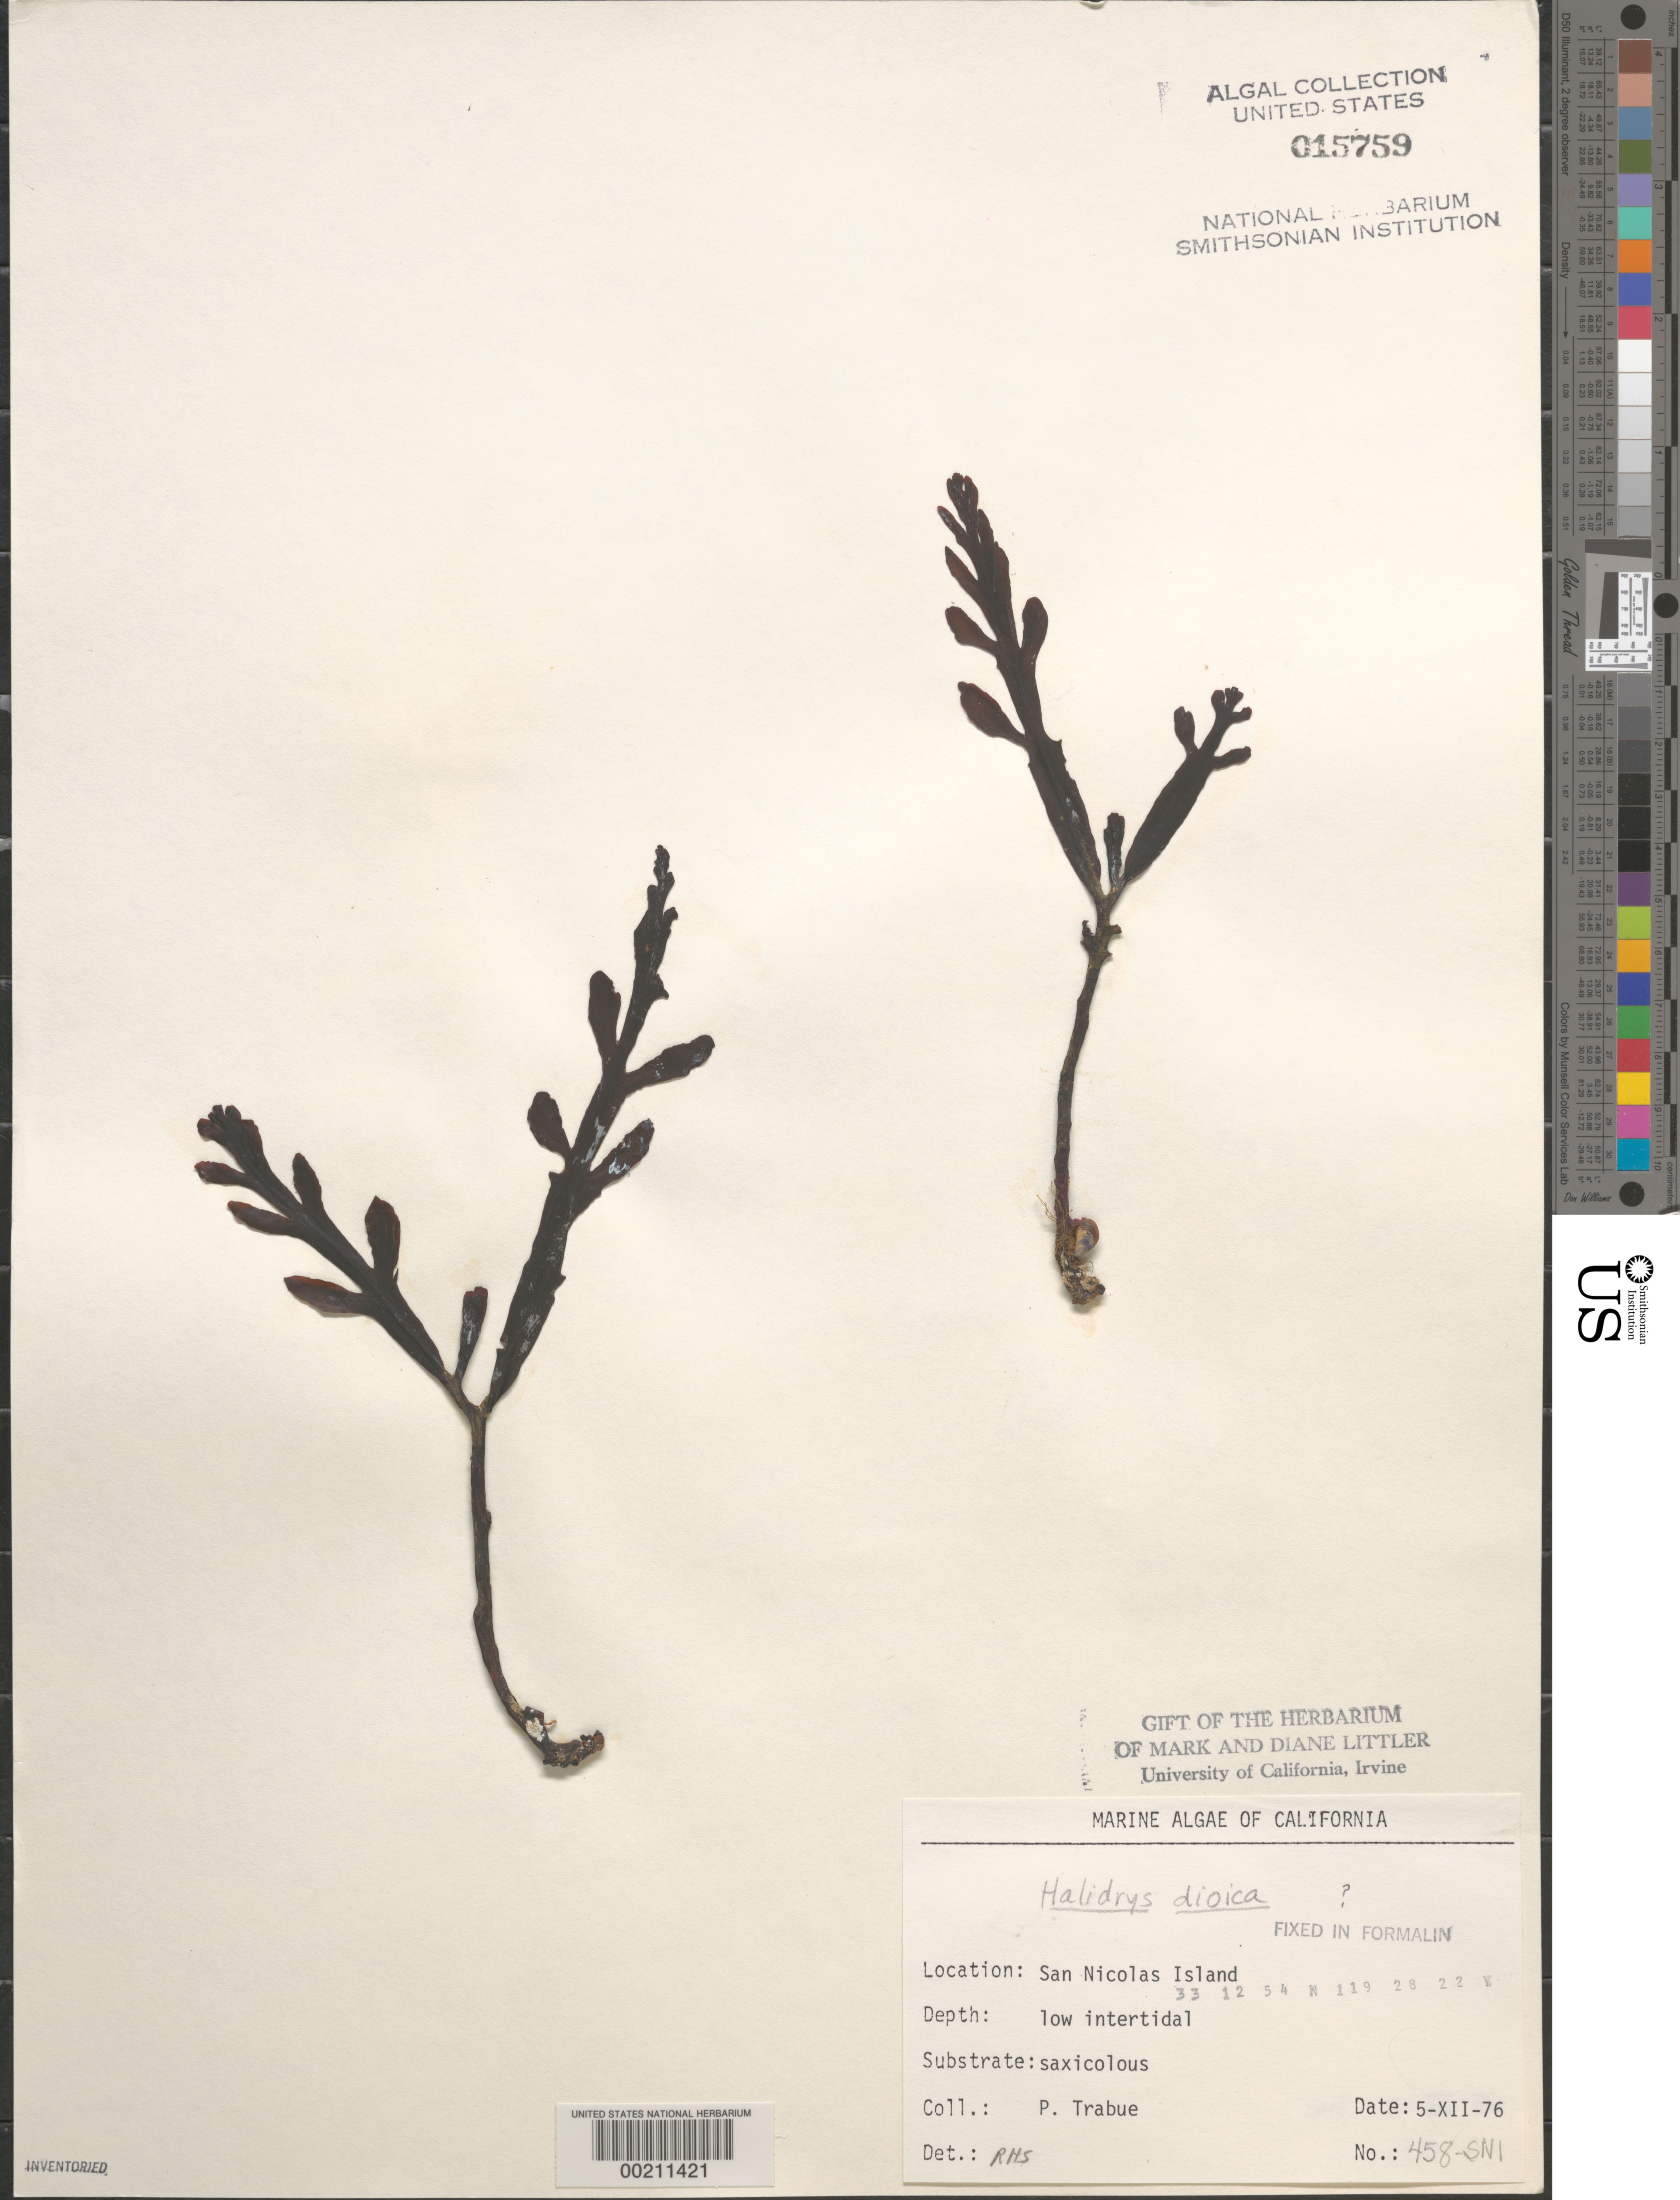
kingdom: Chromista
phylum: Ochrophyta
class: Phaeophyceae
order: Fucales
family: Sargassaceae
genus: Halidrys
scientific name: Halidrys dioica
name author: N.L. Gardner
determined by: Sims, Robert H.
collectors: P. J. Trabue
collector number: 458-sni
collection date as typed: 05 Dec 1976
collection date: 1976-12-05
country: United States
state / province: California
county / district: Ventura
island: San Nicolas Island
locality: Dutch Harbor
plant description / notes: BLM-SOCALBIGHT Rocky Intertidal Survey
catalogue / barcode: US 15759